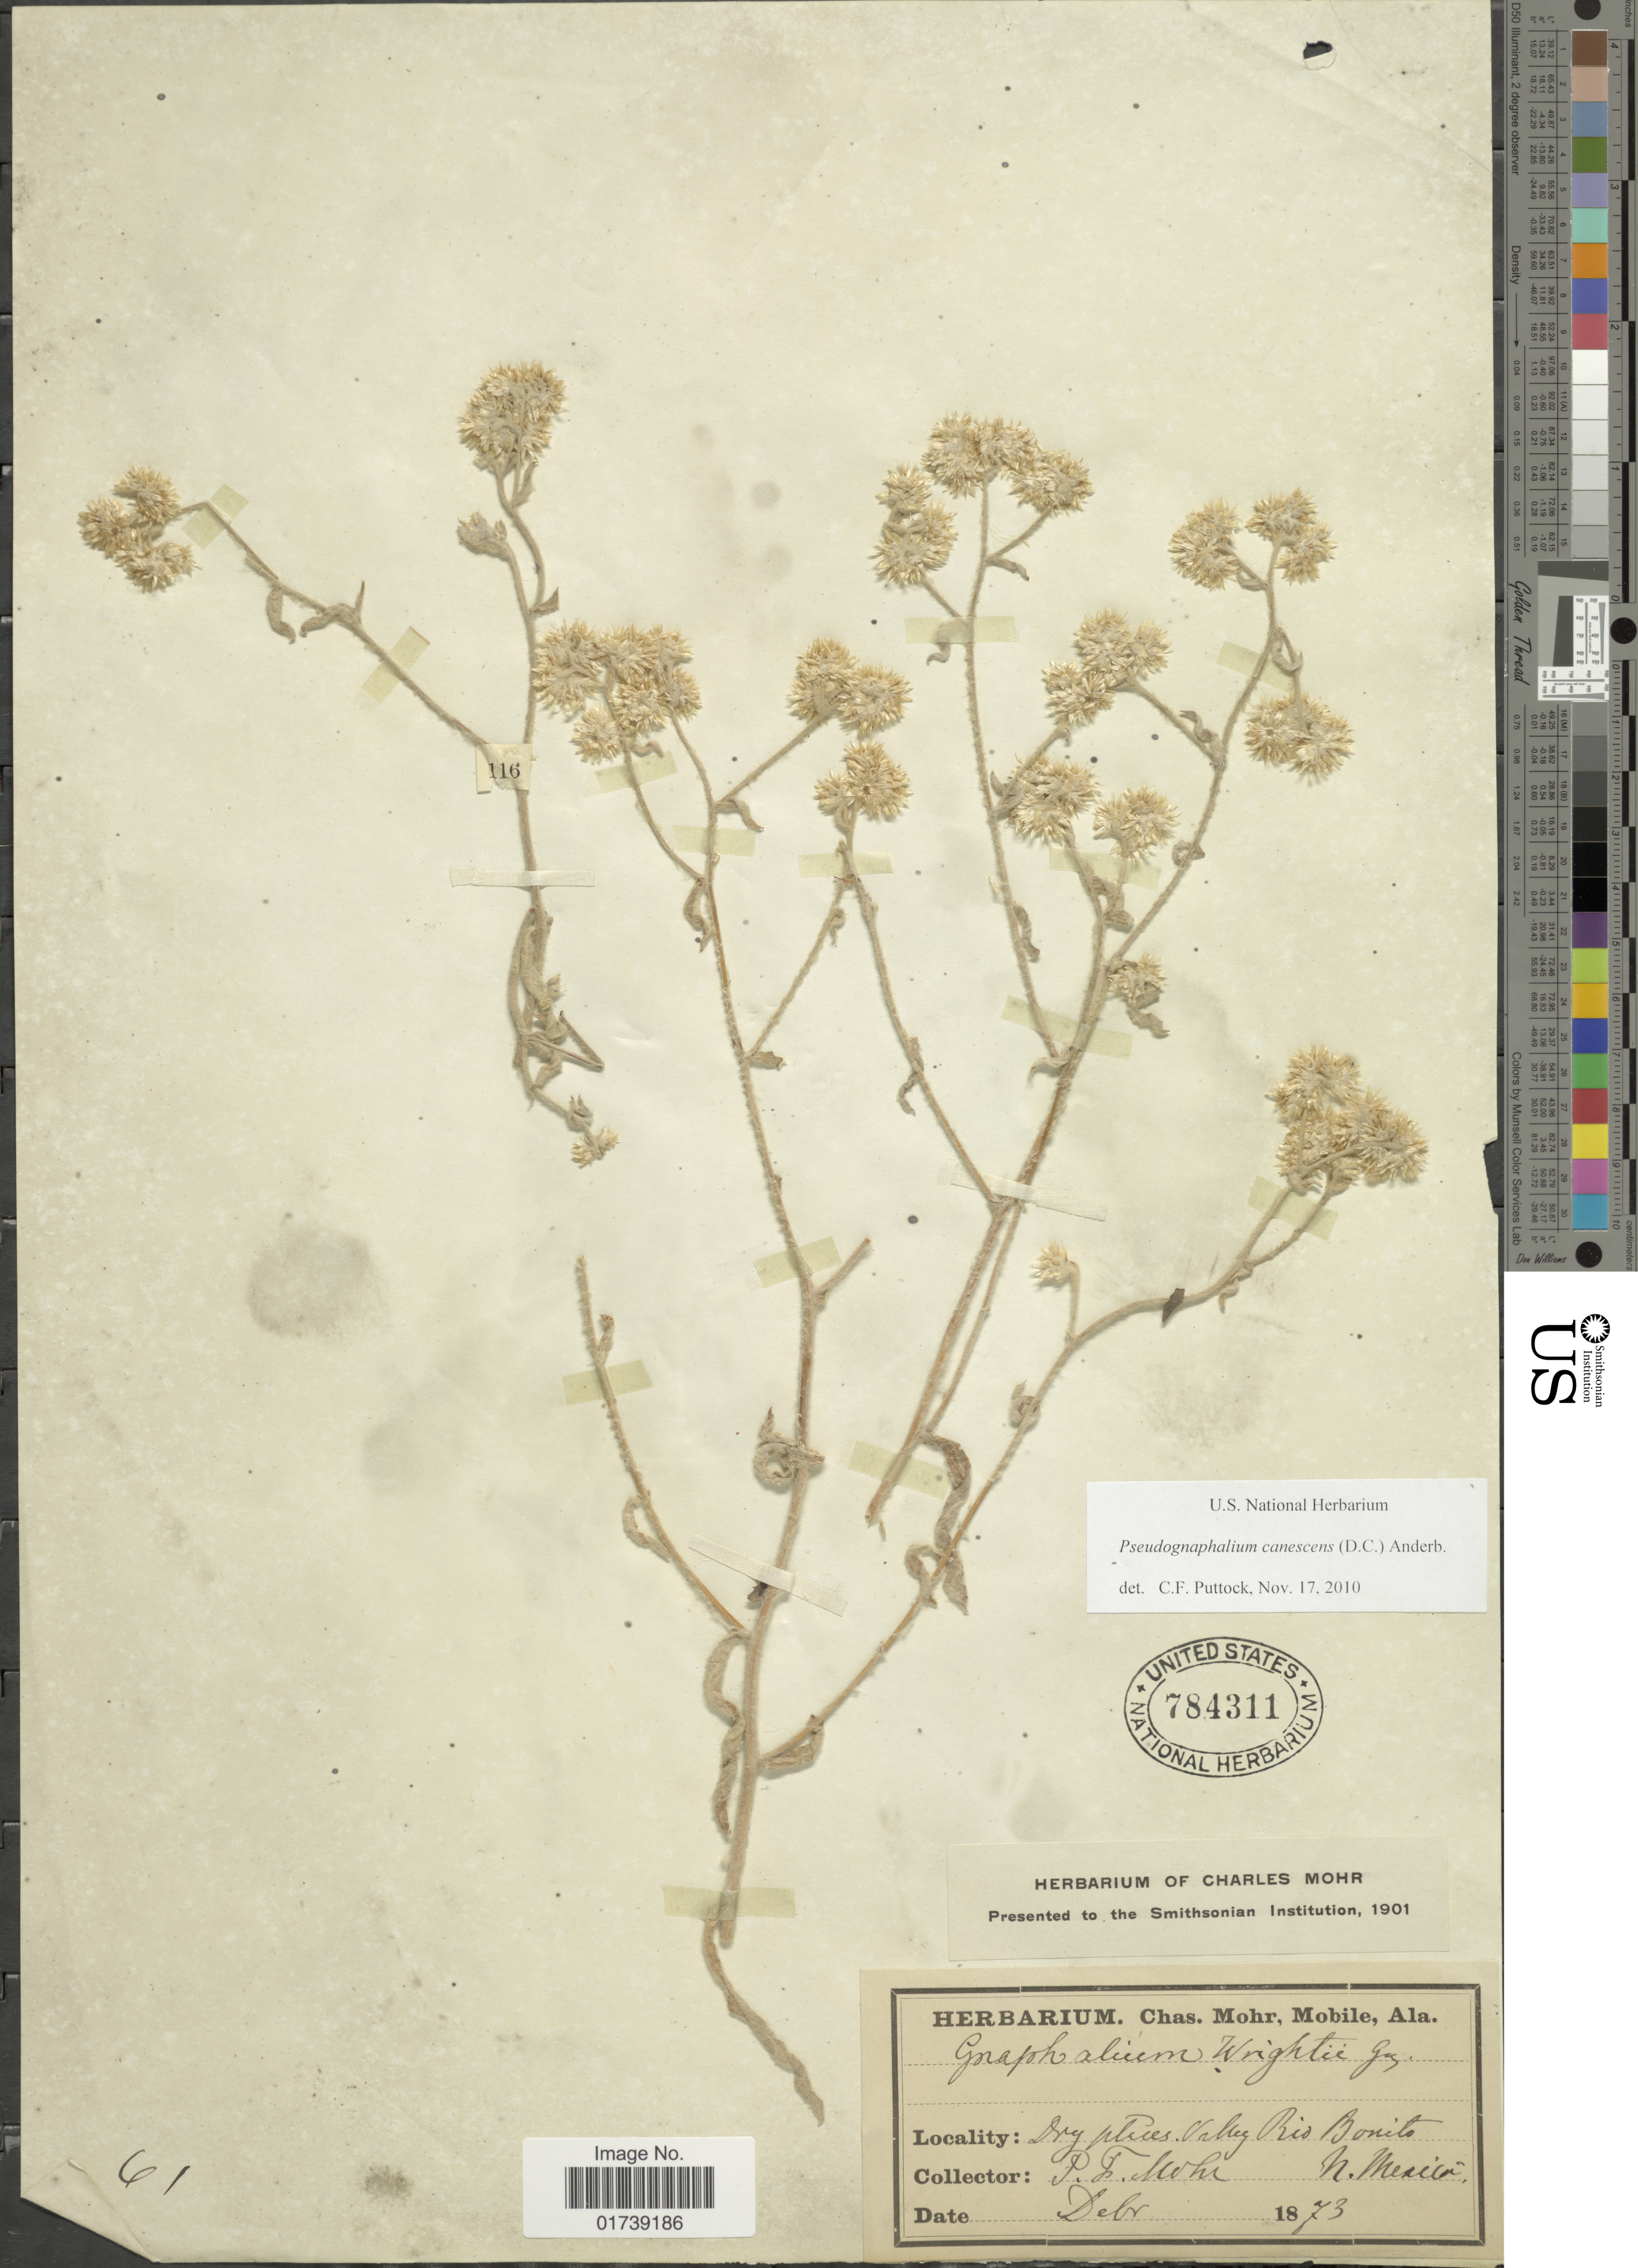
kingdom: Plantae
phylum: Tracheophyta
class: Magnoliopsida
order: Asterales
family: Asteraceae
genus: Pseudognaphalium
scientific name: Pseudognaphalium canescens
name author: (DC.) Anderb.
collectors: P. F. Mohr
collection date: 1873-12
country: United States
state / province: New Mexico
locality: Valley Rio Bonito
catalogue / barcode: US 784311